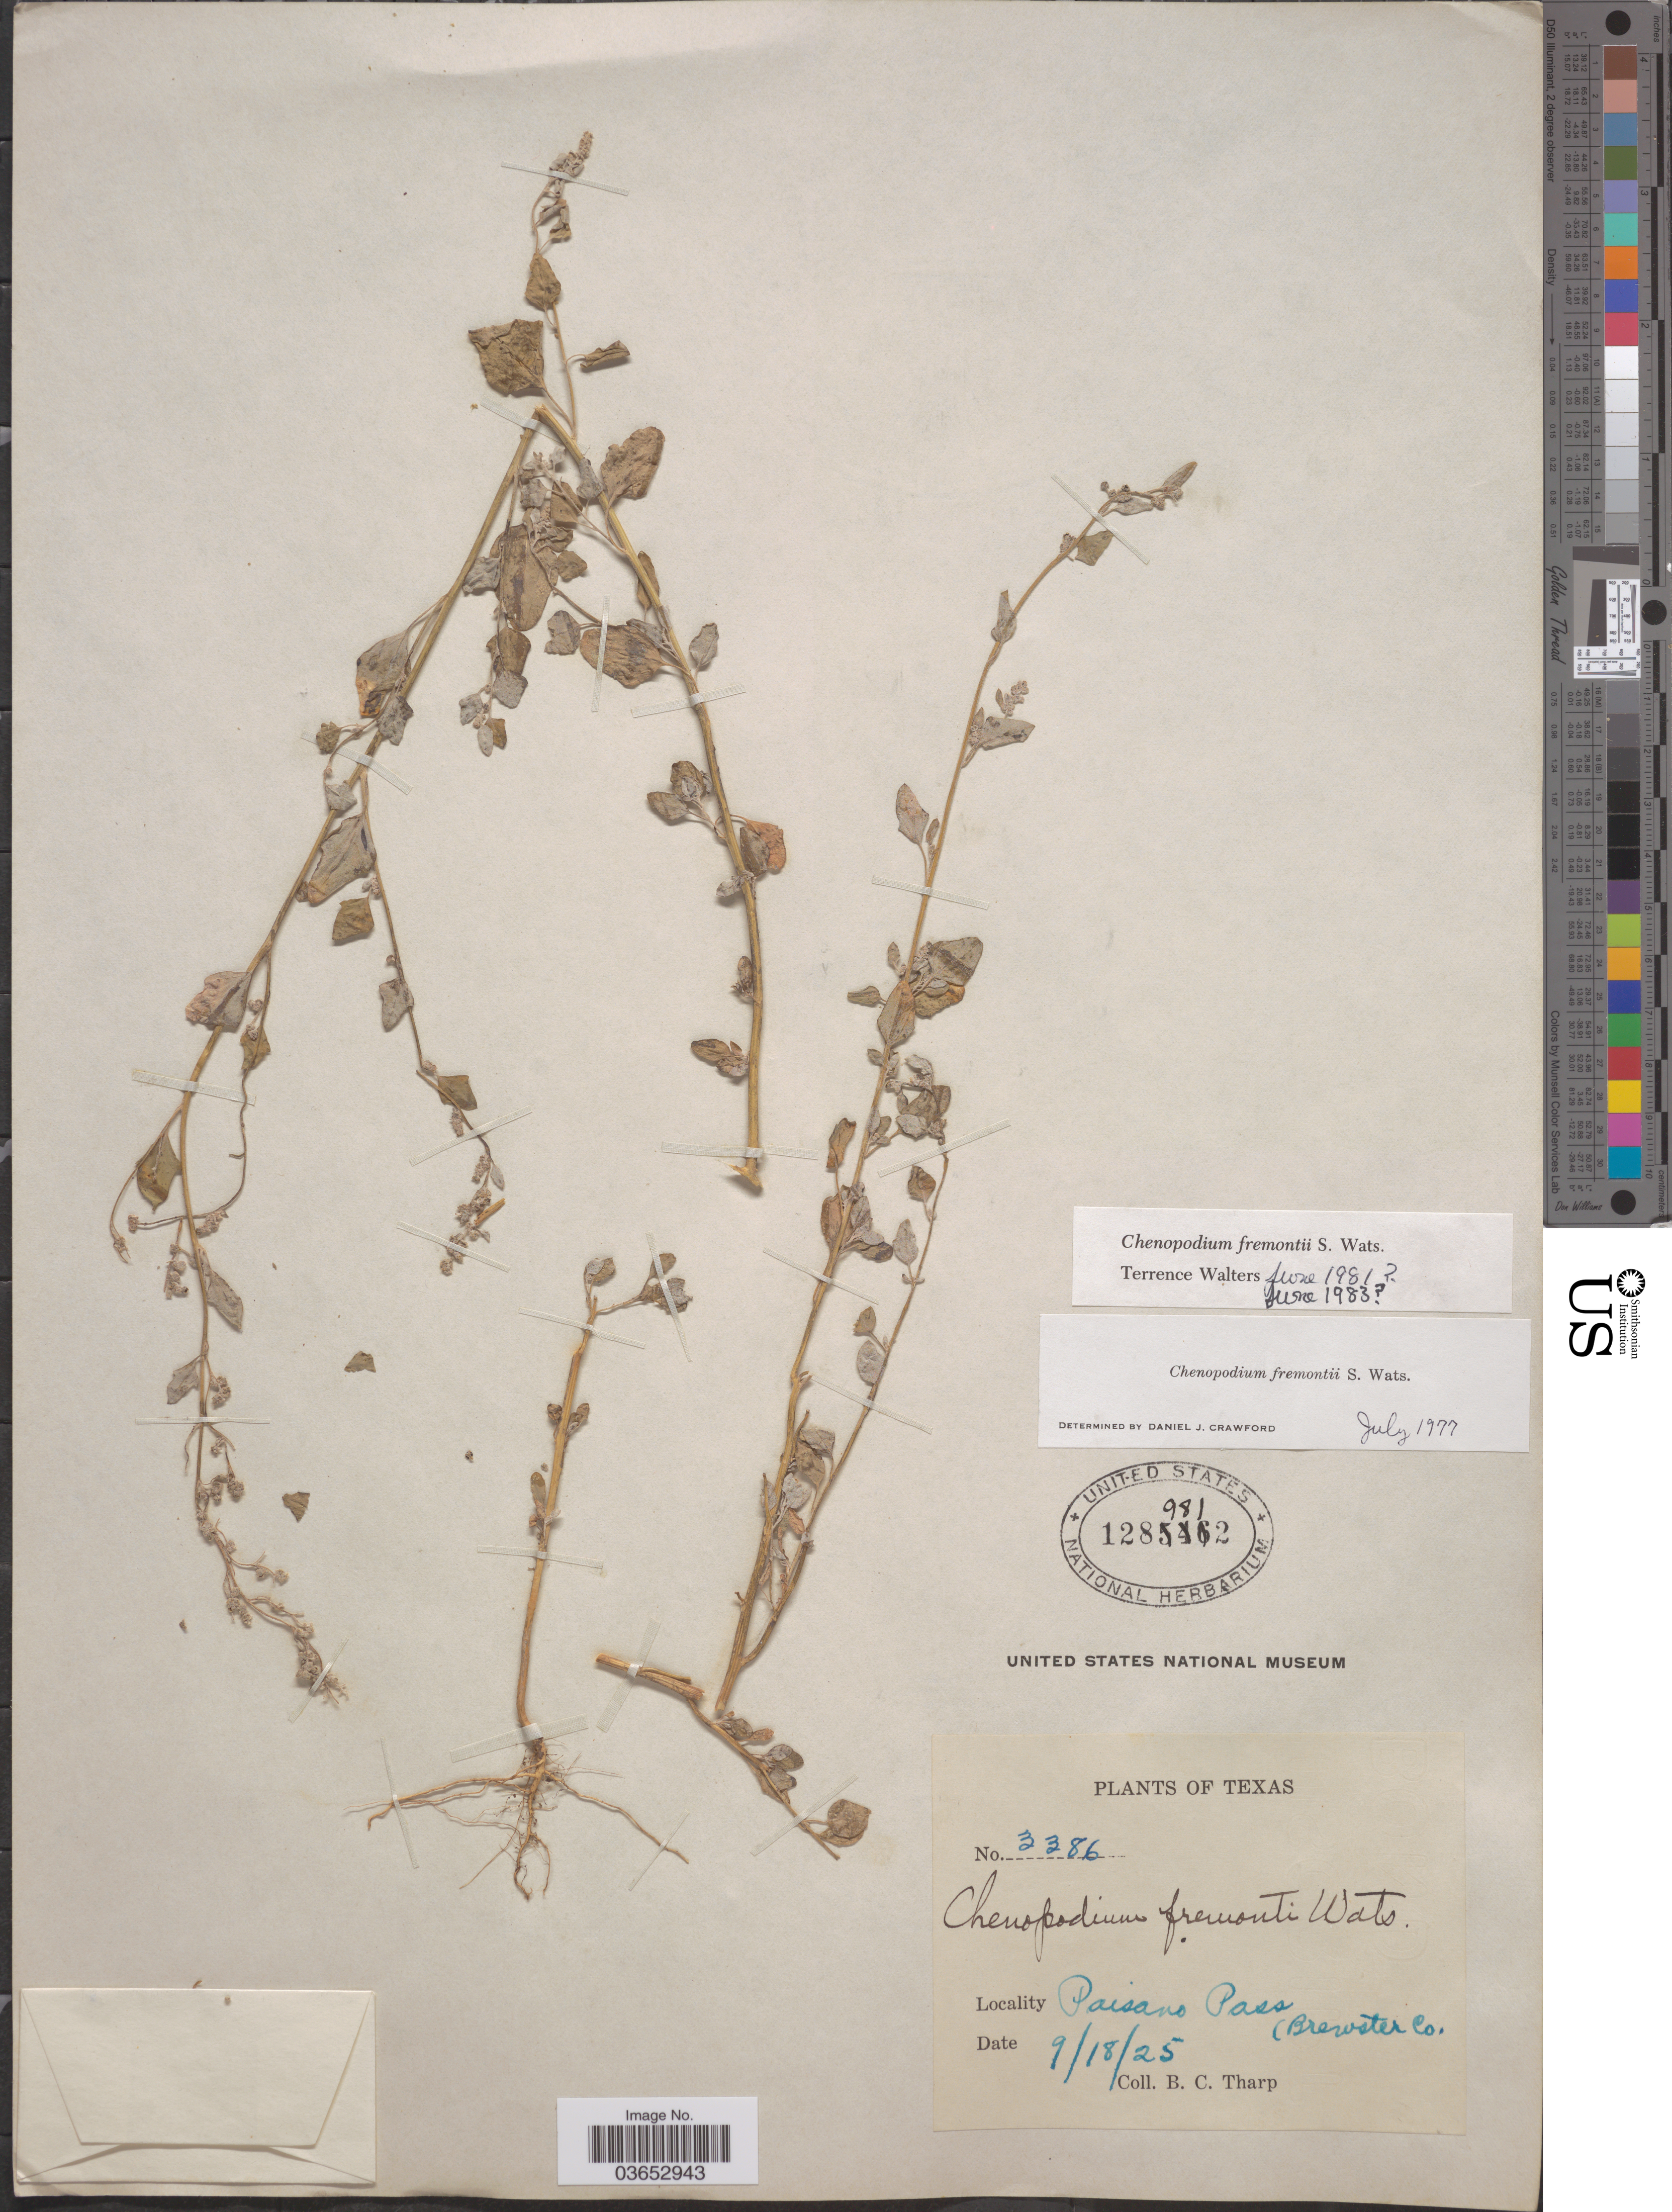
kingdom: Plantae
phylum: Tracheophyta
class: Magnoliopsida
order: Caryophyllales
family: Amaranthaceae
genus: Chenopodium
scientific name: Chenopodium fremontii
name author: S. Watson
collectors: B. C. Tharp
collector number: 3386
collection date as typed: Transcribed d/m/y: 18/9/25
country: United States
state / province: Texas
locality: Paisano Pass (Brewster Co.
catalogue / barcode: US 128982